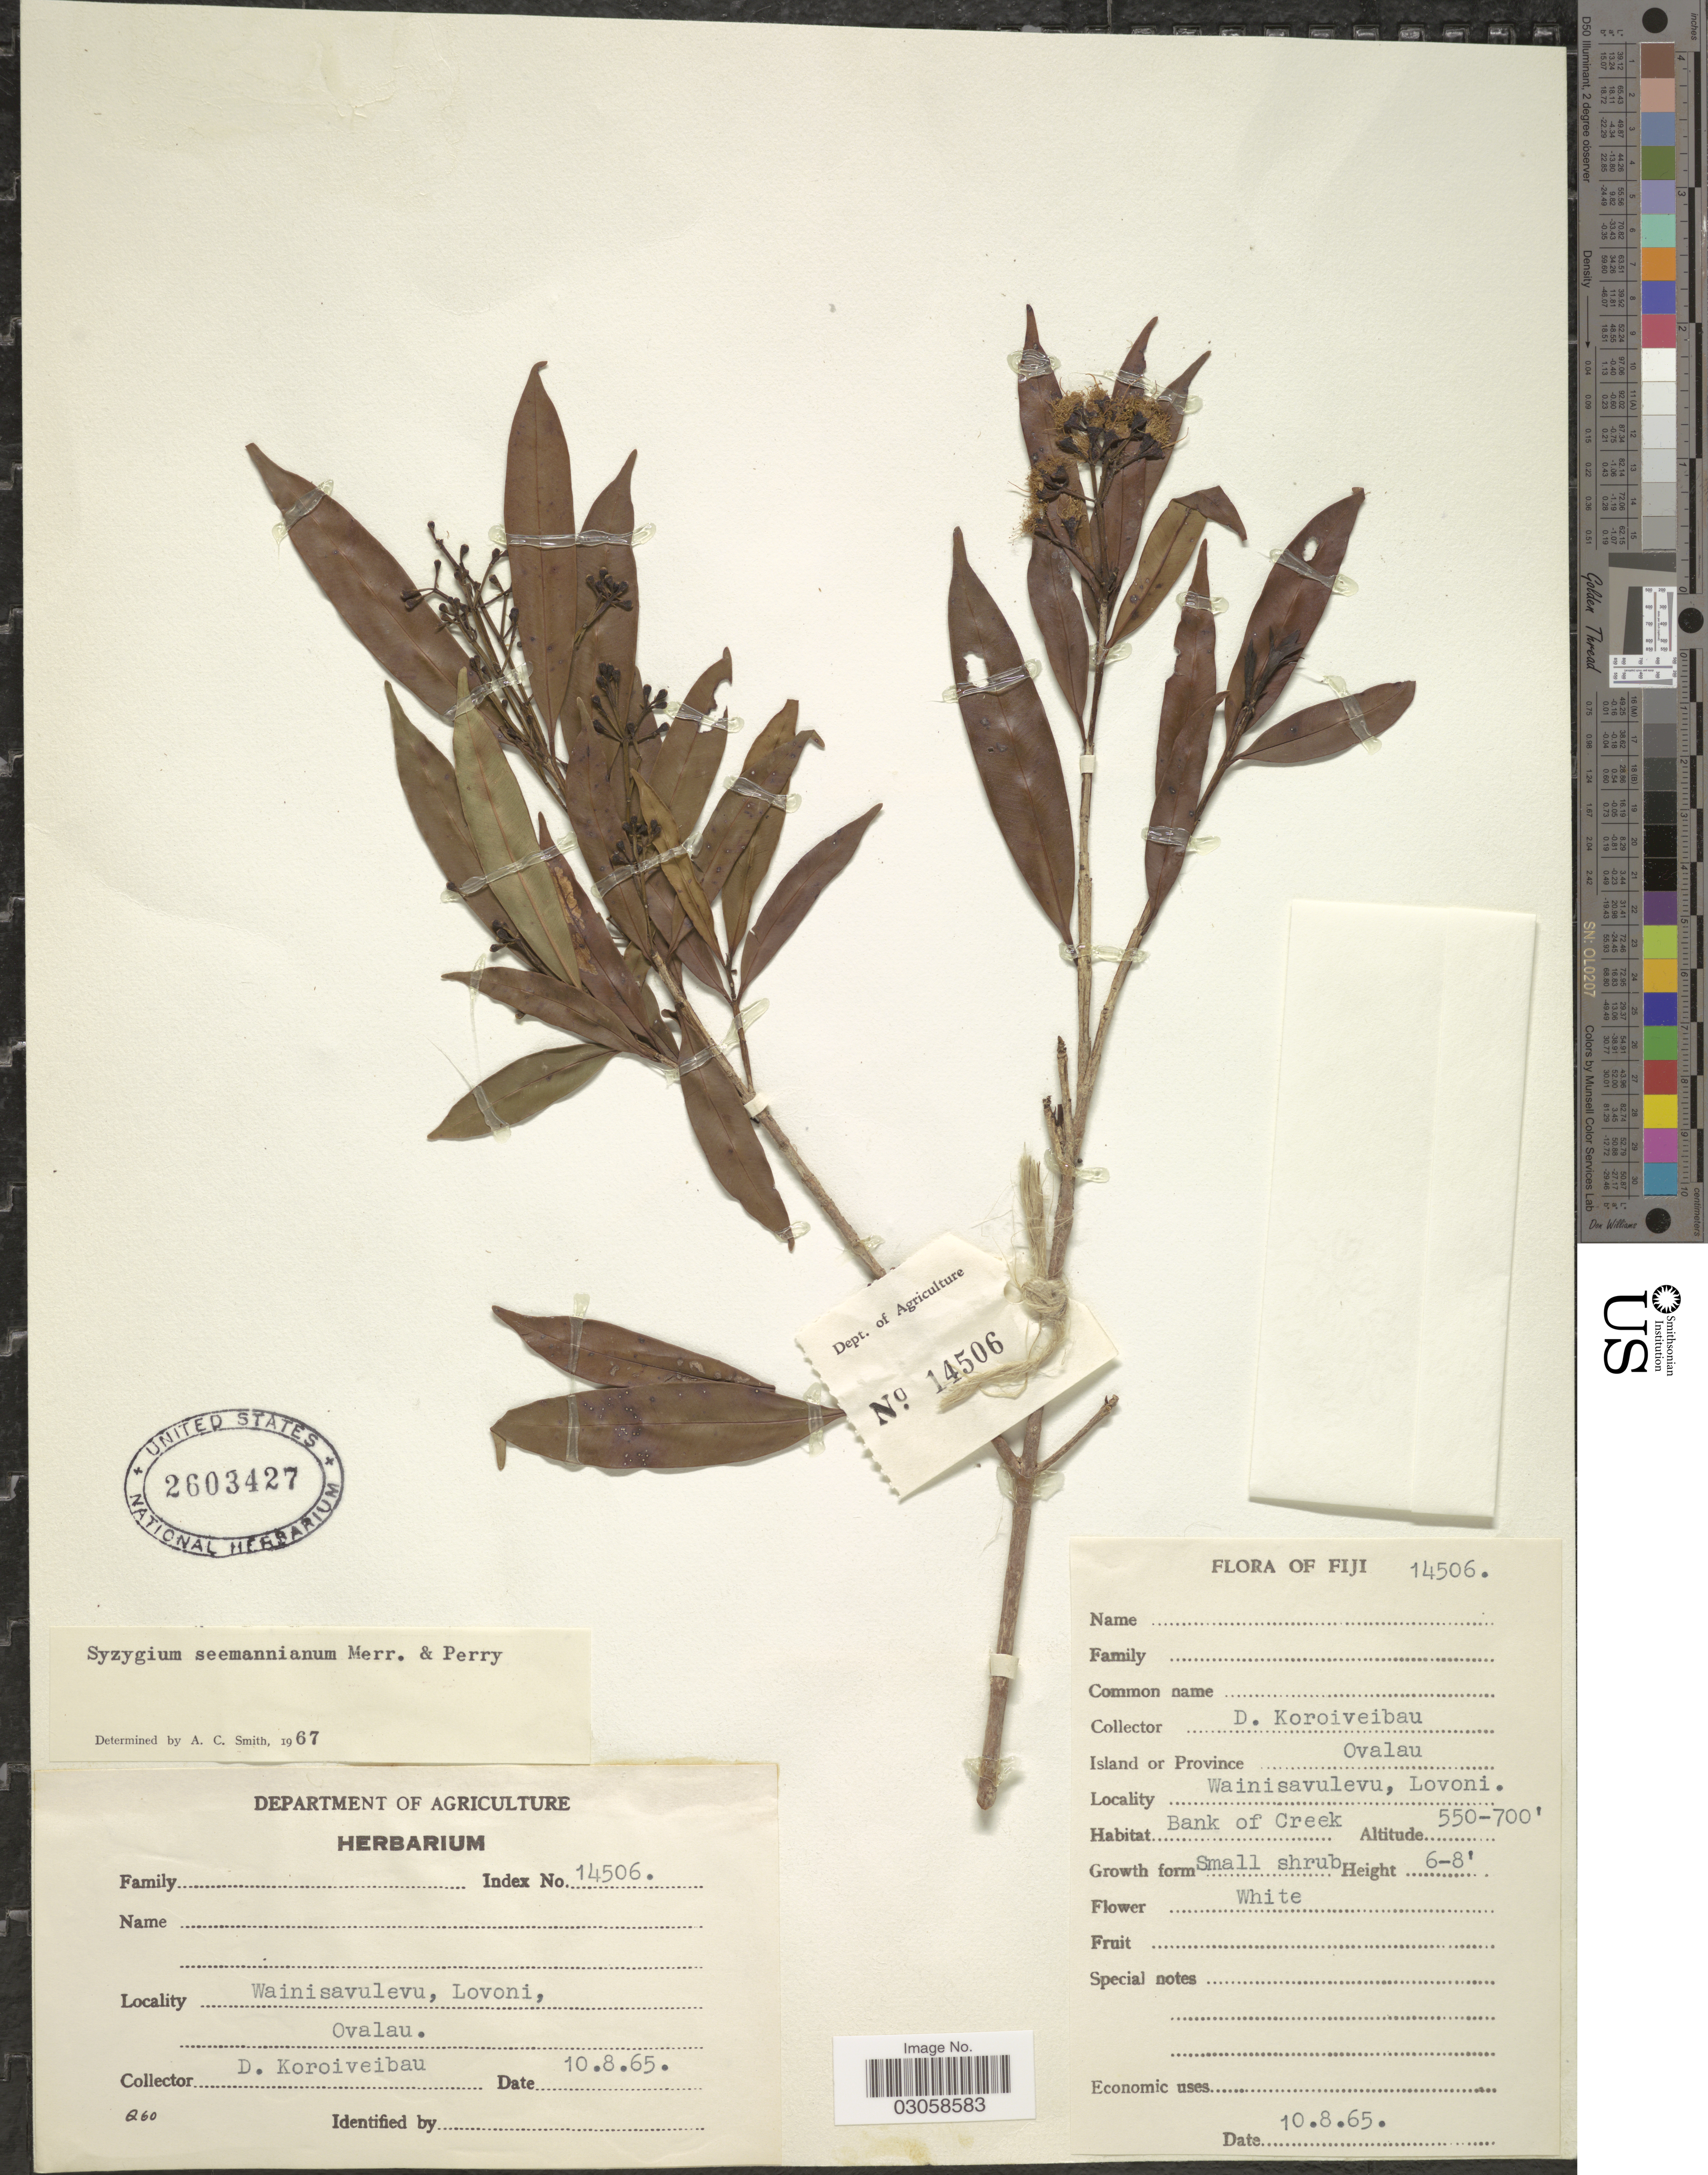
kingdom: Plantae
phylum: Tracheophyta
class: Magnoliopsida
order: Myrtales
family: Myrtaceae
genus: Syzygium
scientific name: Syzygium seemannianum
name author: Merr. & L.M. Perry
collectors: D. Koroiveibau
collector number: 14506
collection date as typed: Transcribed d/m/y: 10/8/65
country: Fiji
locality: Island or Province Ovalau. Wainisavulevu, Lovoni. Bank of Creek.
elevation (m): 168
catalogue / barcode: US 2603427